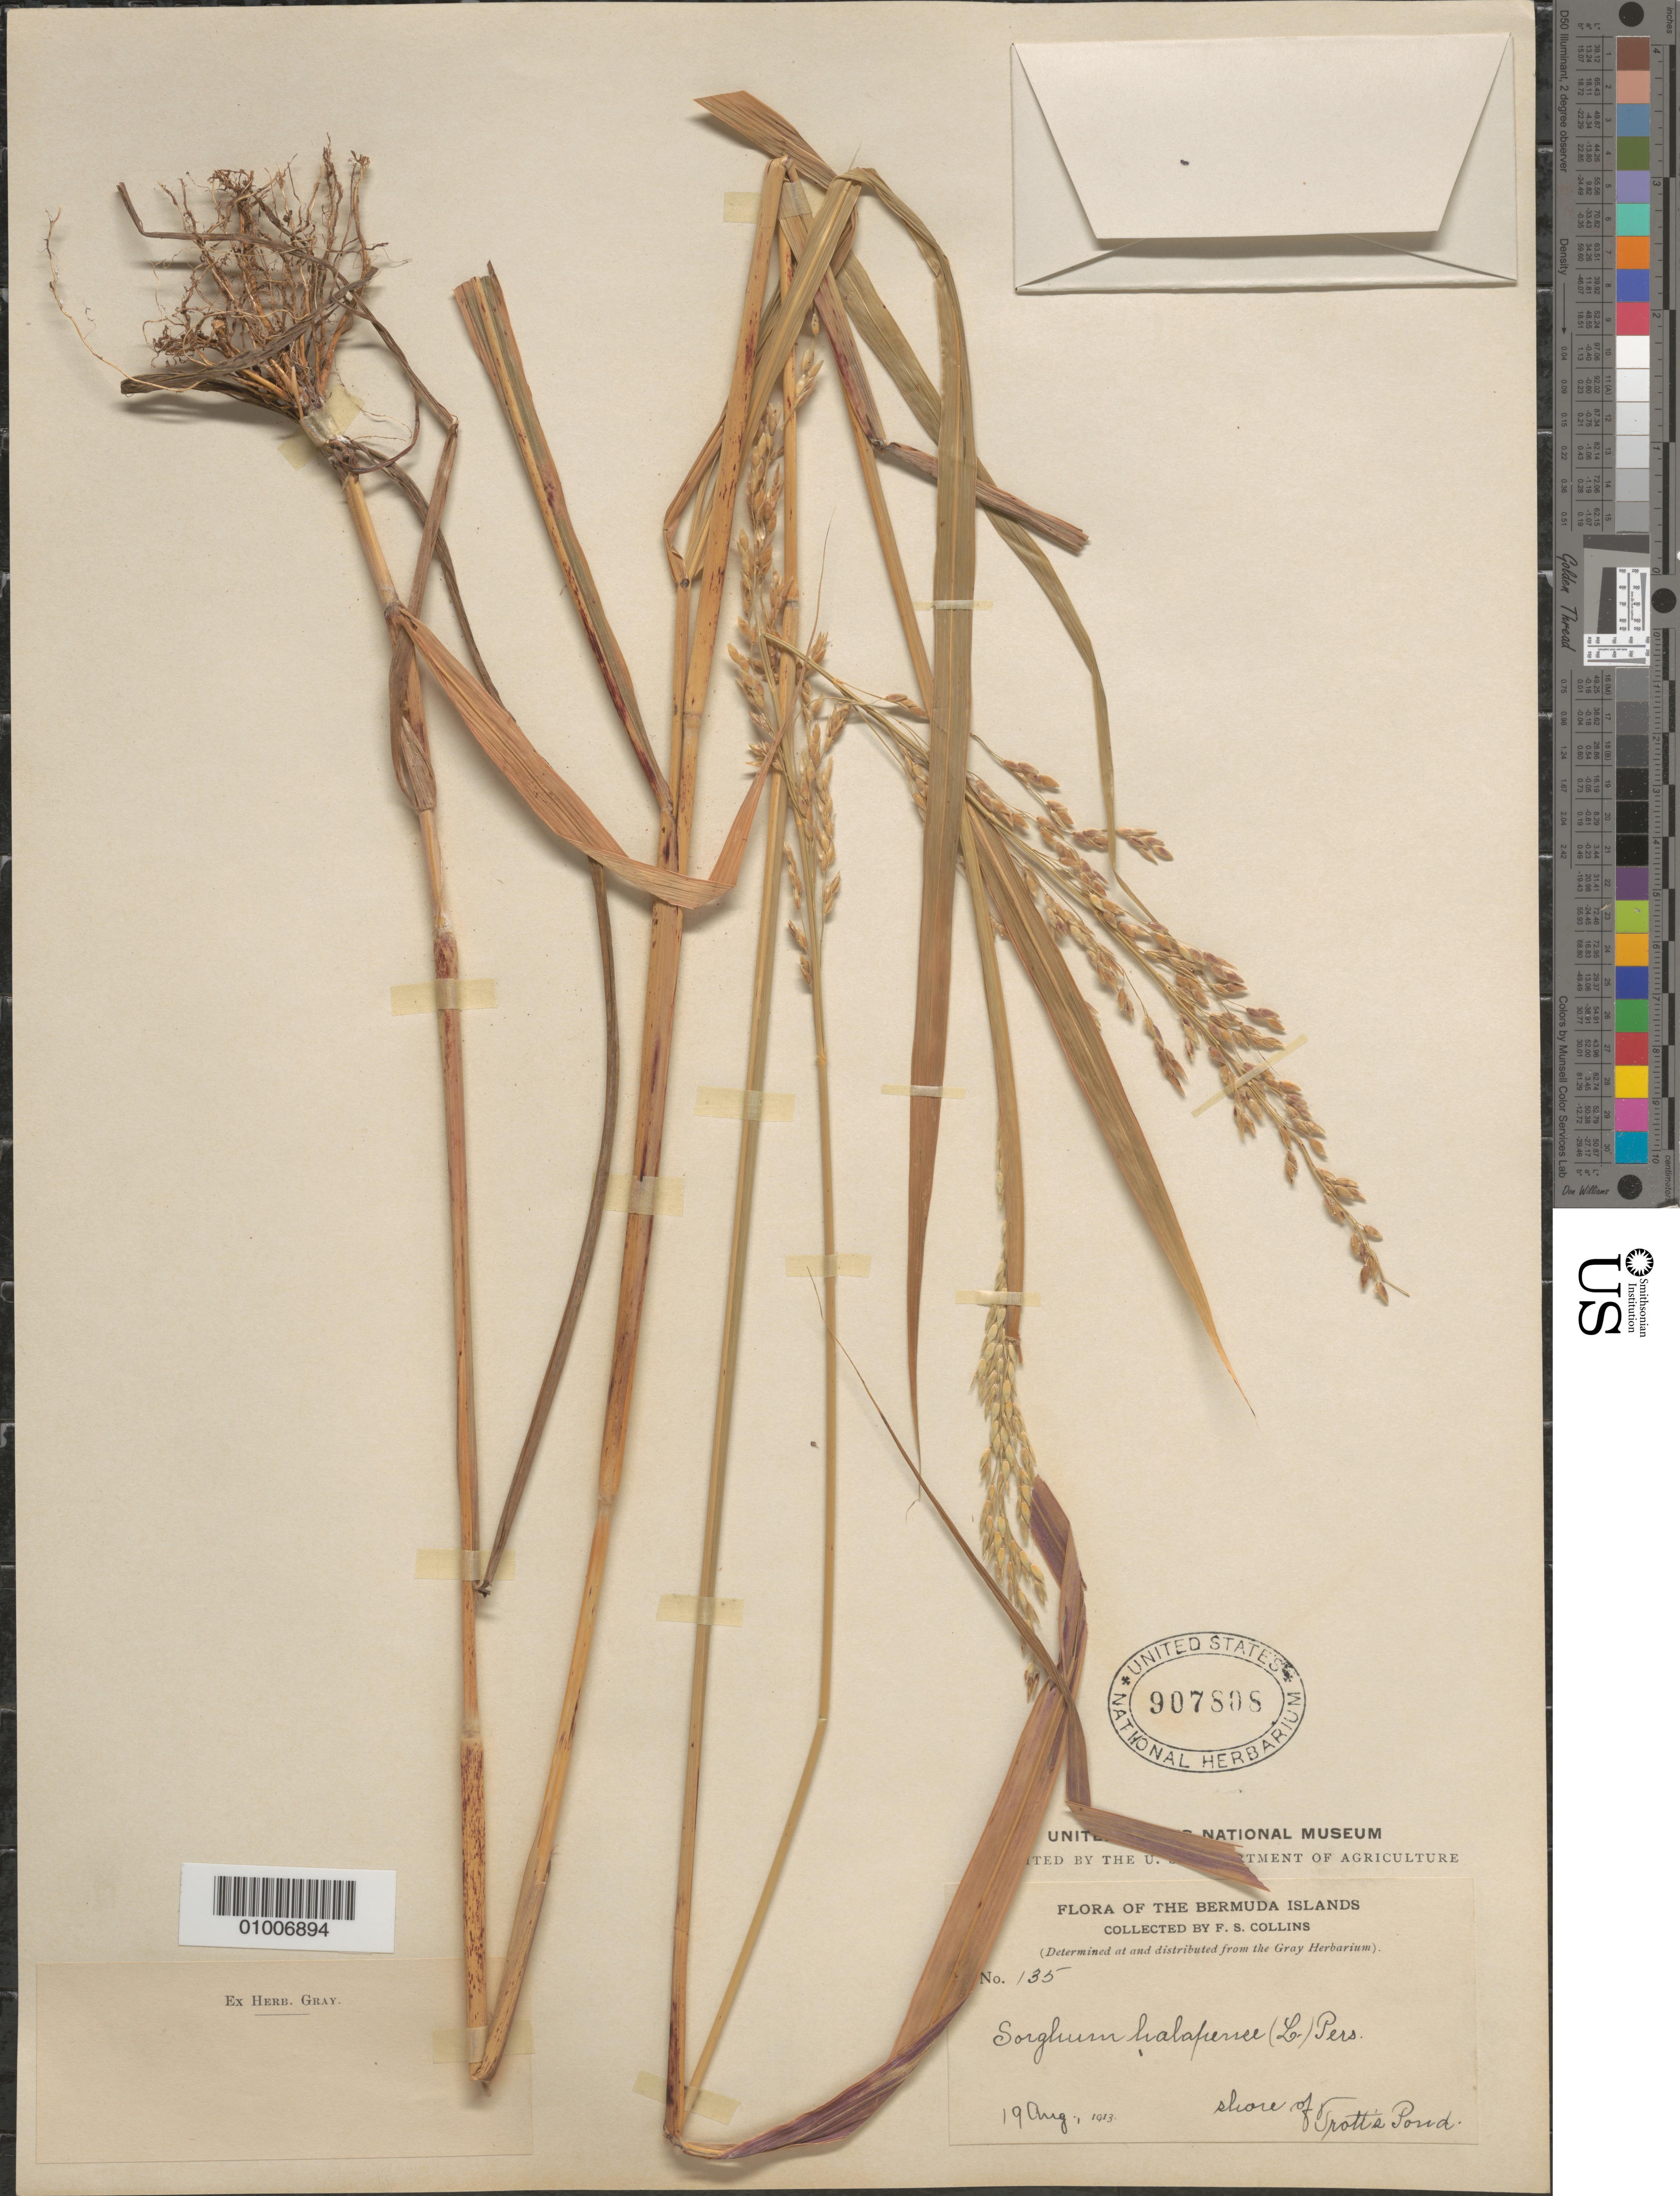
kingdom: Plantae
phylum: Tracheophyta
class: Liliopsida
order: Poales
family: Poaceae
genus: Sorghum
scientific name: Sorghum halepense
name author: (L.) Pers.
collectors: F. Collins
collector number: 135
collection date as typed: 19 Aug 1913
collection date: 1913-08-19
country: Bermuda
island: Bermuda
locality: shore of Trott's Pond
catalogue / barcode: US 907805